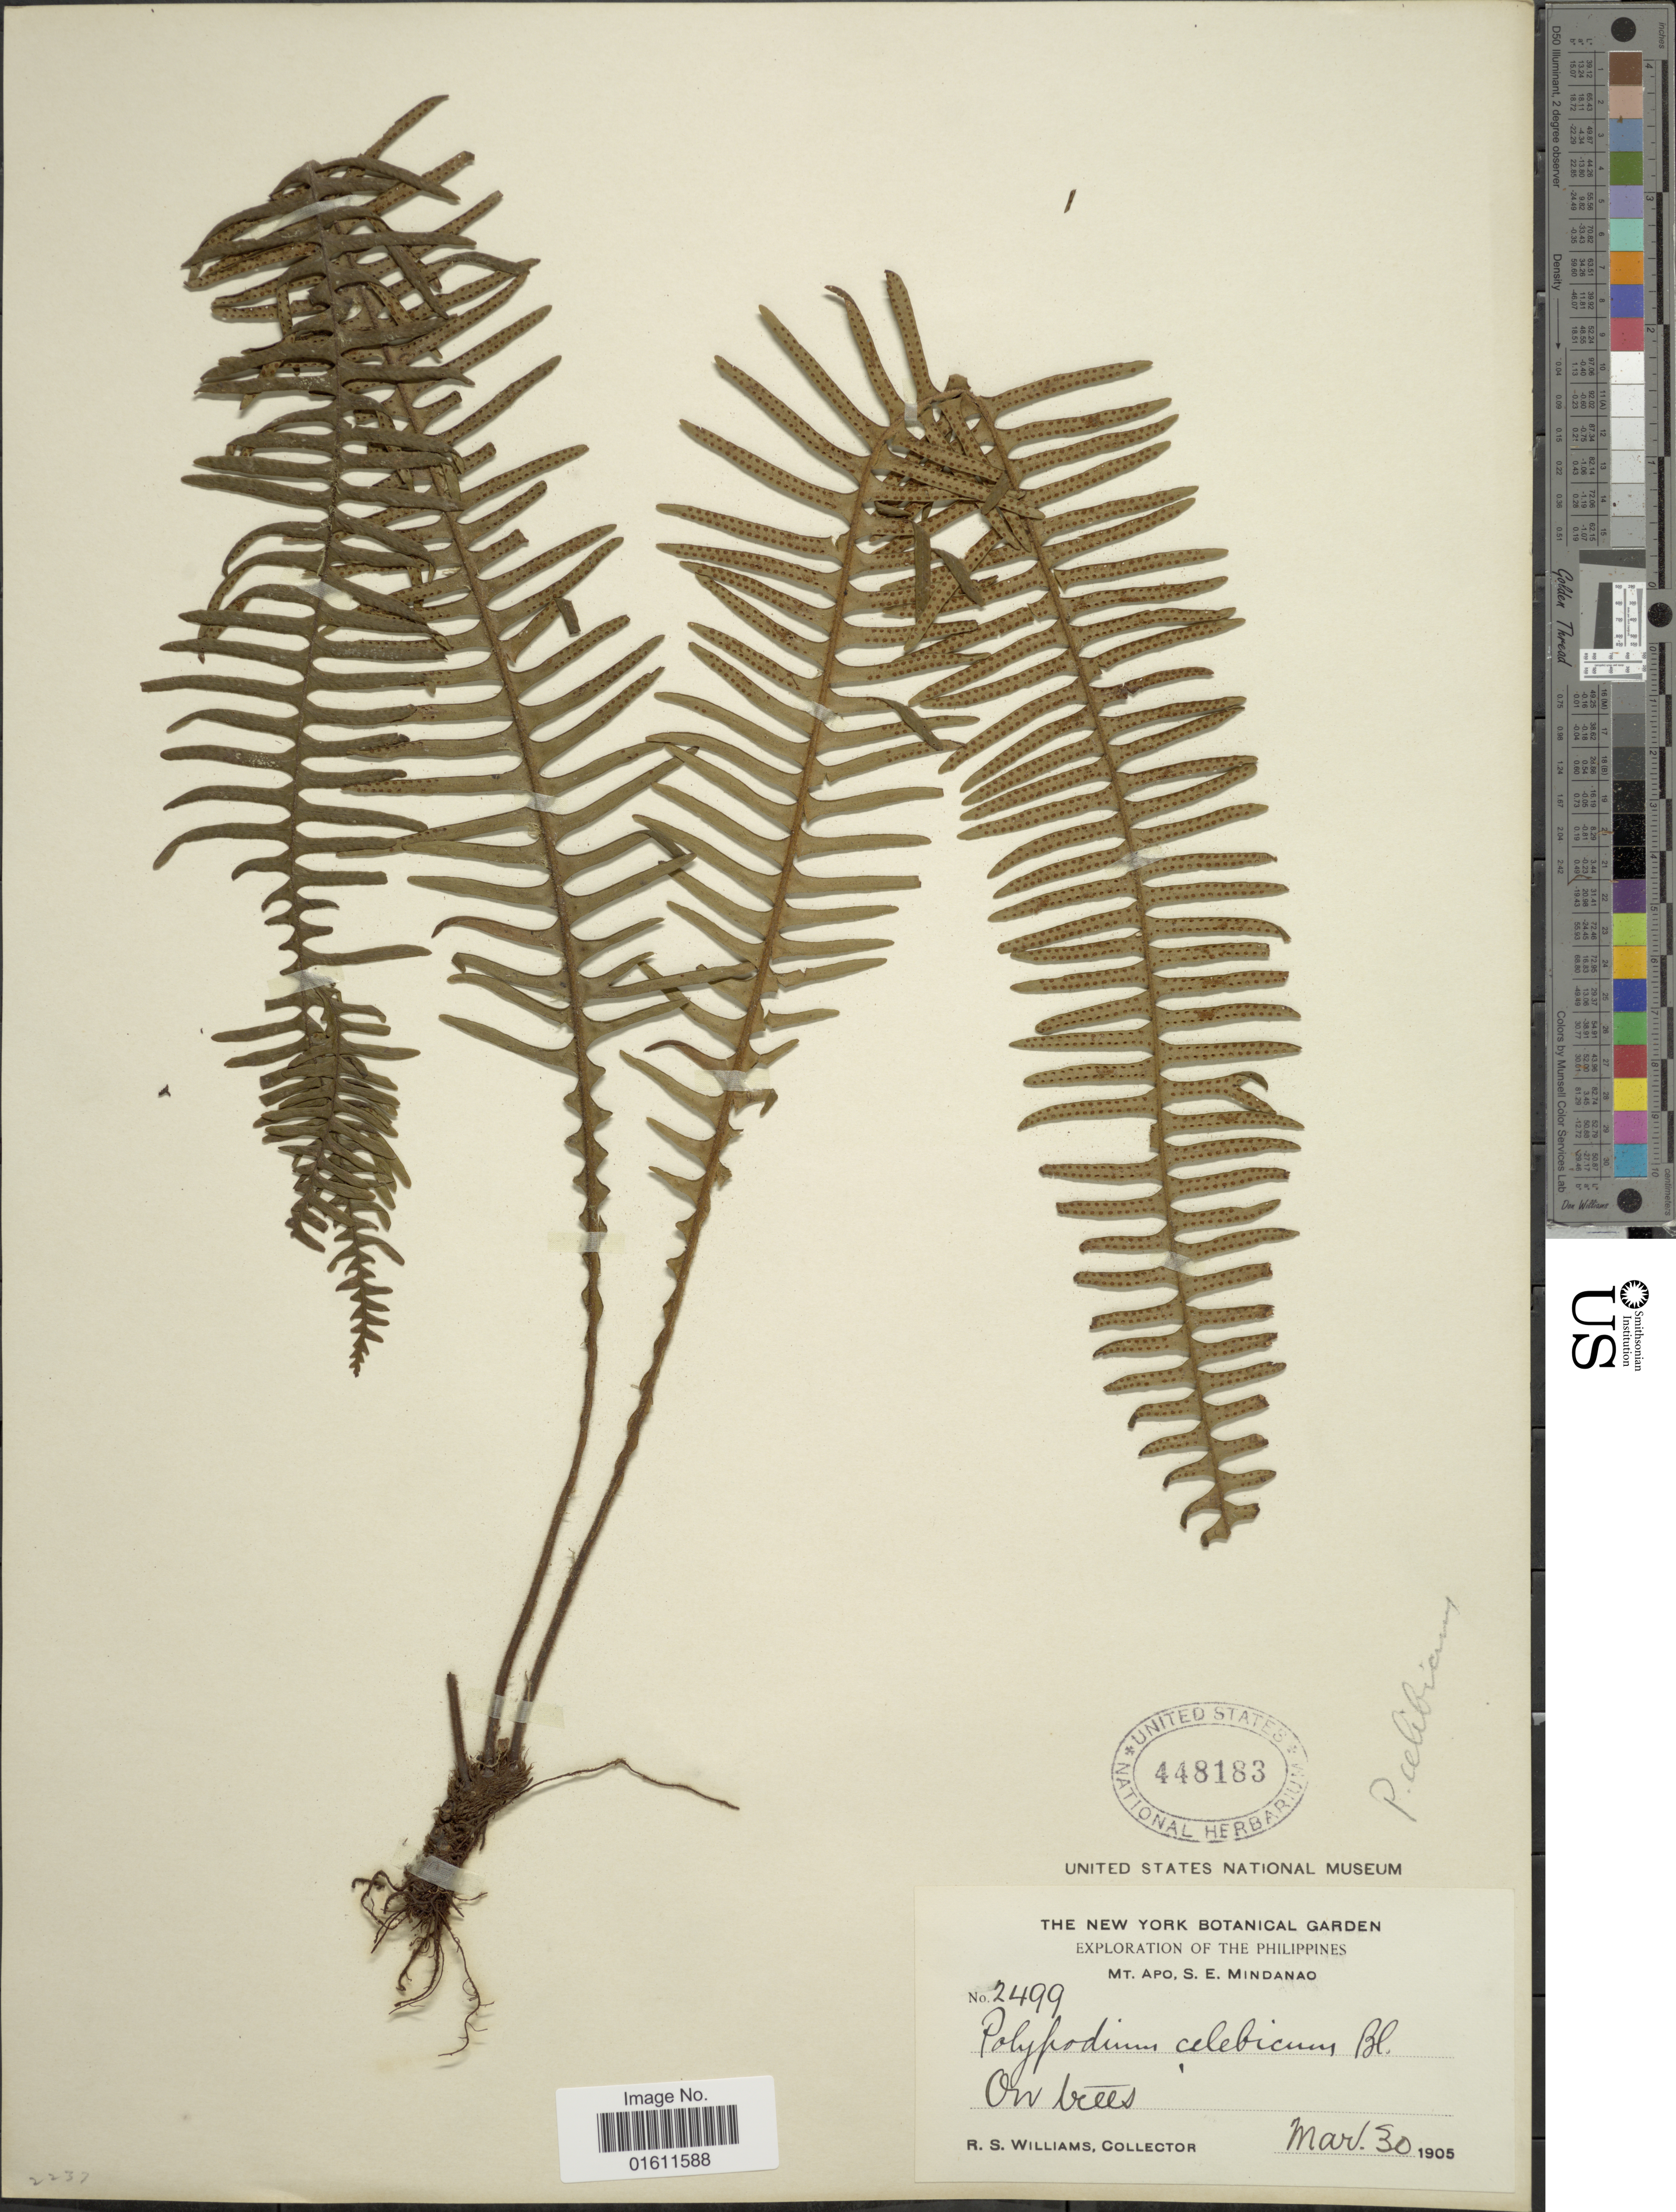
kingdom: Plantae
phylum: Tracheophyta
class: Polypodiopsida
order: Polypodiales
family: Polypodiaceae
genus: Prosaptia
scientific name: Prosaptia celebica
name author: (Blume) Tagawa & K. Iwats.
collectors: R. S. Williams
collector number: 2499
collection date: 1905-03-30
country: Philippines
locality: Mt. Apo, S.E. Mindanao.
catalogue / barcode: US 448183